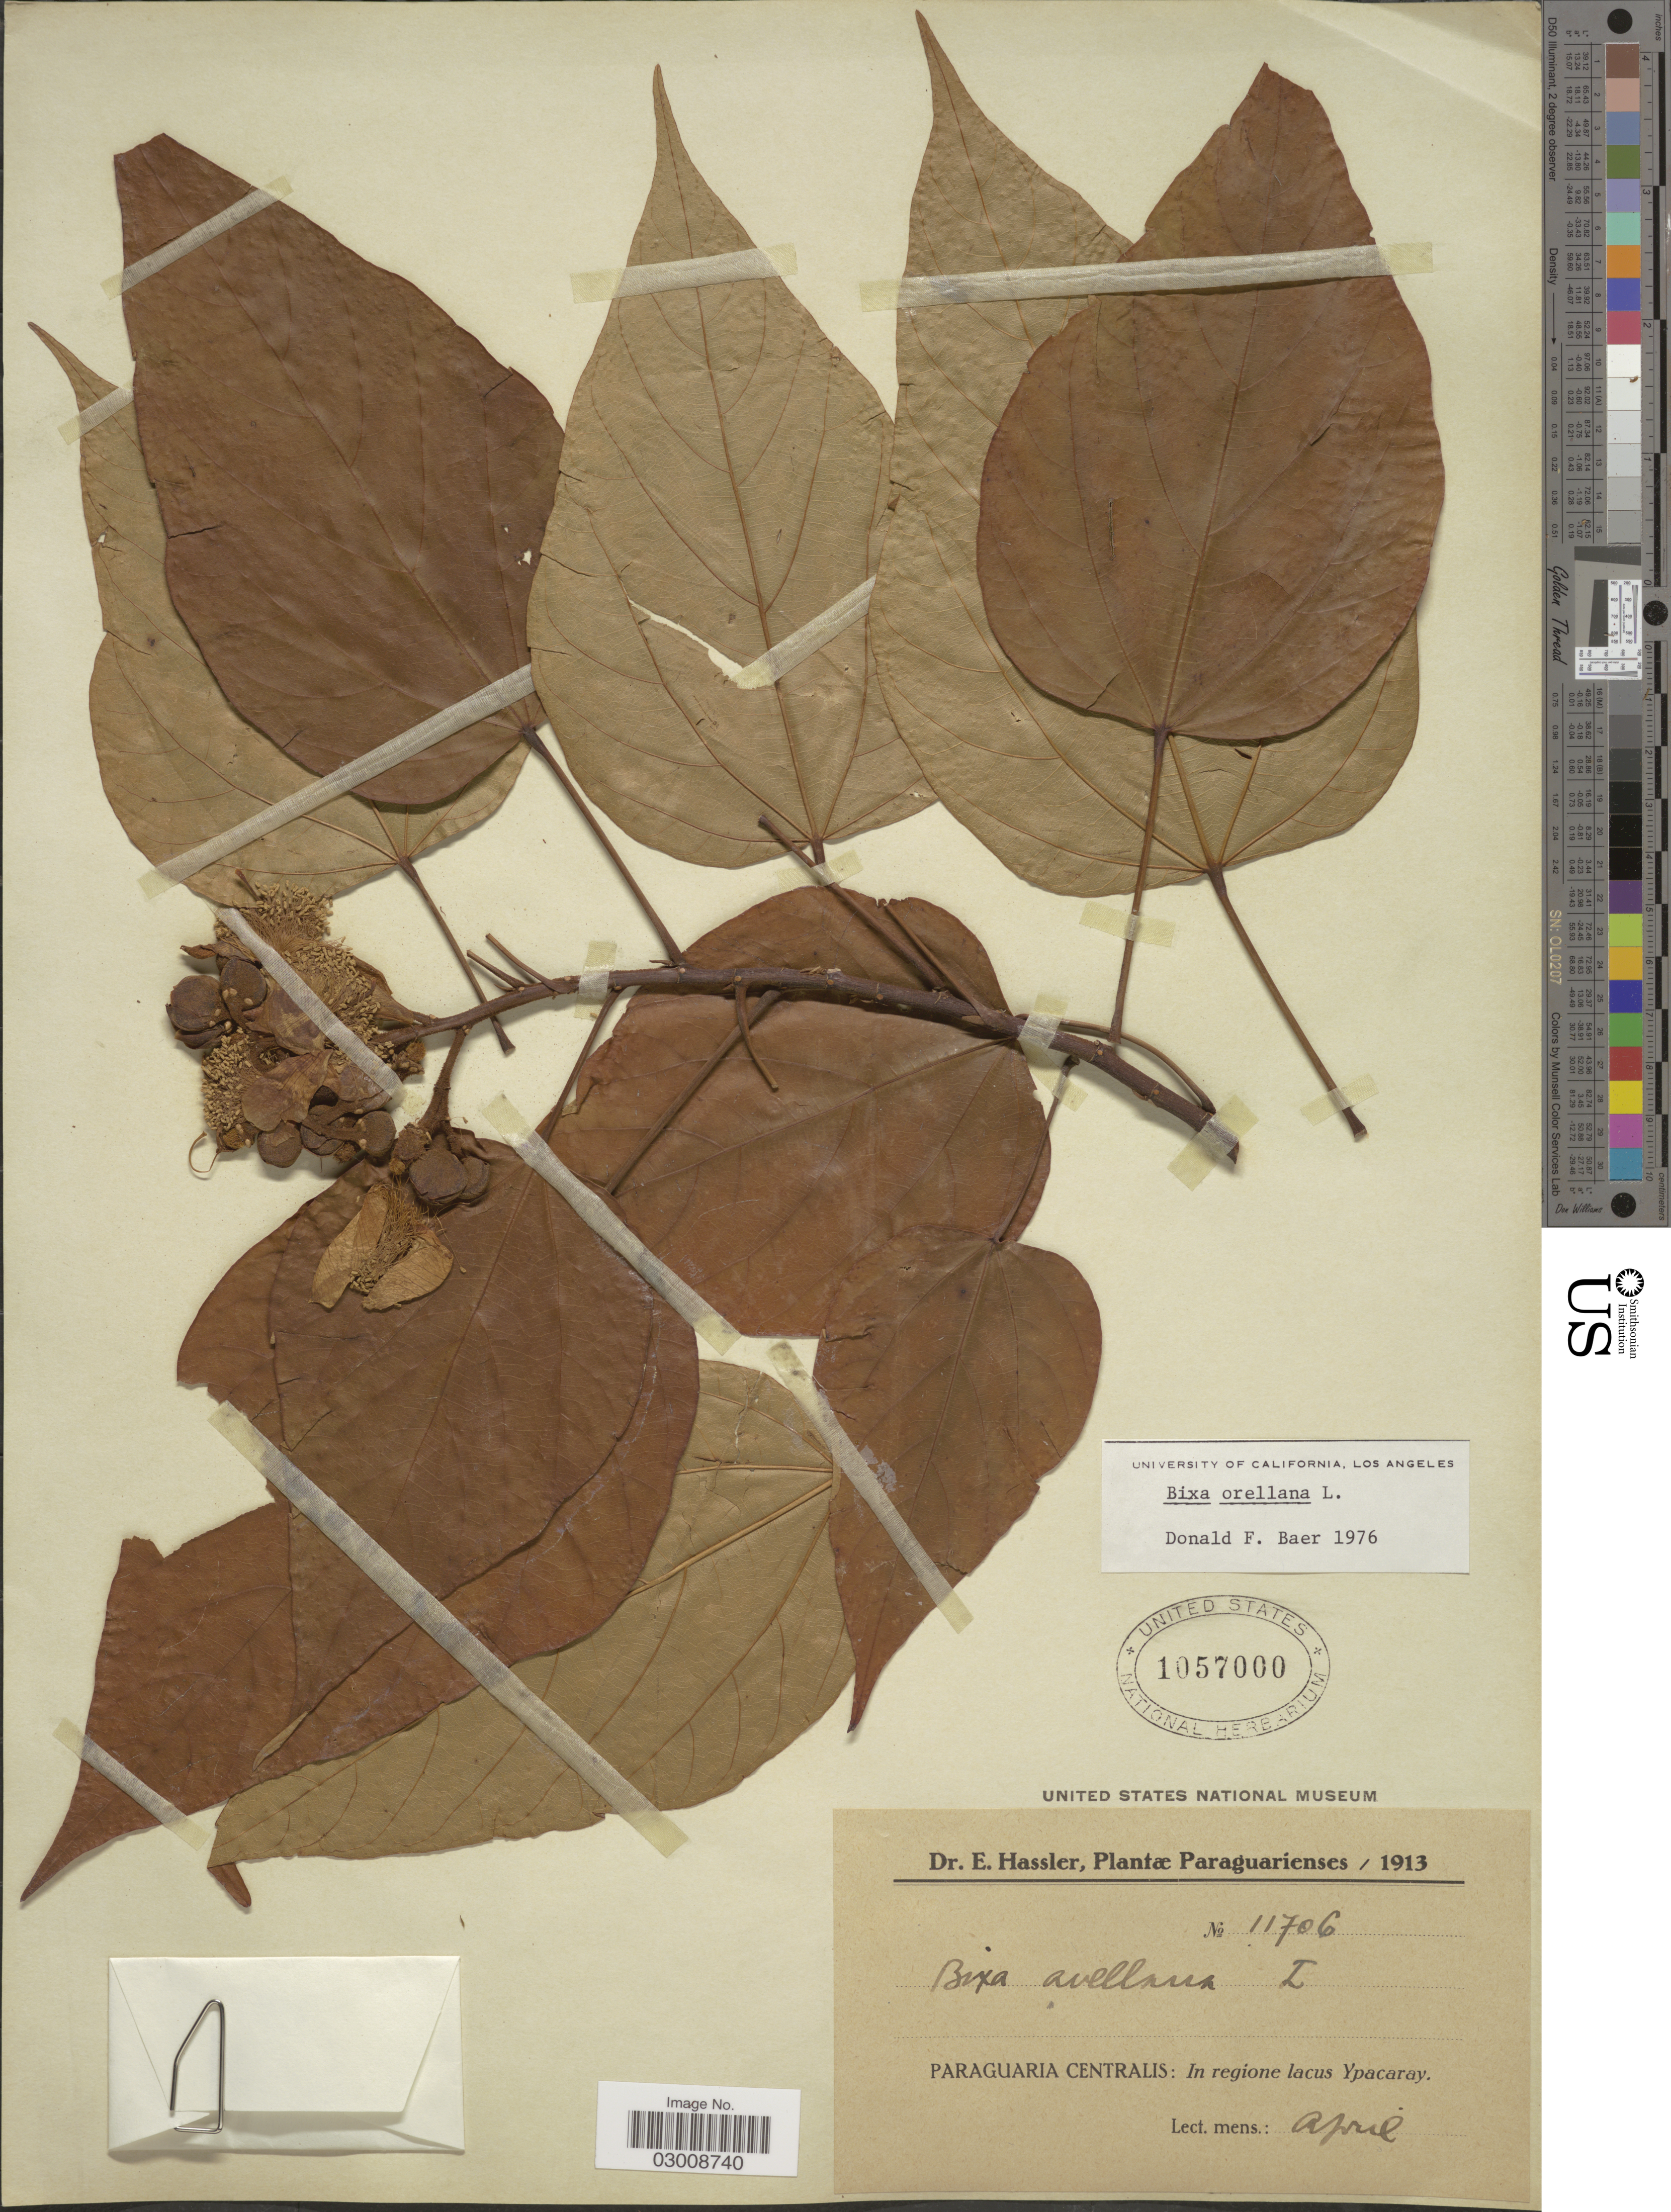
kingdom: Plantae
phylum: Tracheophyta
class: Magnoliopsida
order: Malvales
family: Bixaceae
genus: Bixa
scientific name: Bixa orellana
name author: L.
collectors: E. Hassler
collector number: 11706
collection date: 1913-04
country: Paraguay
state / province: Paraguari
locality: Paraguaria Centralis: In regione lacus Ypacaray.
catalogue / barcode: US 1057000